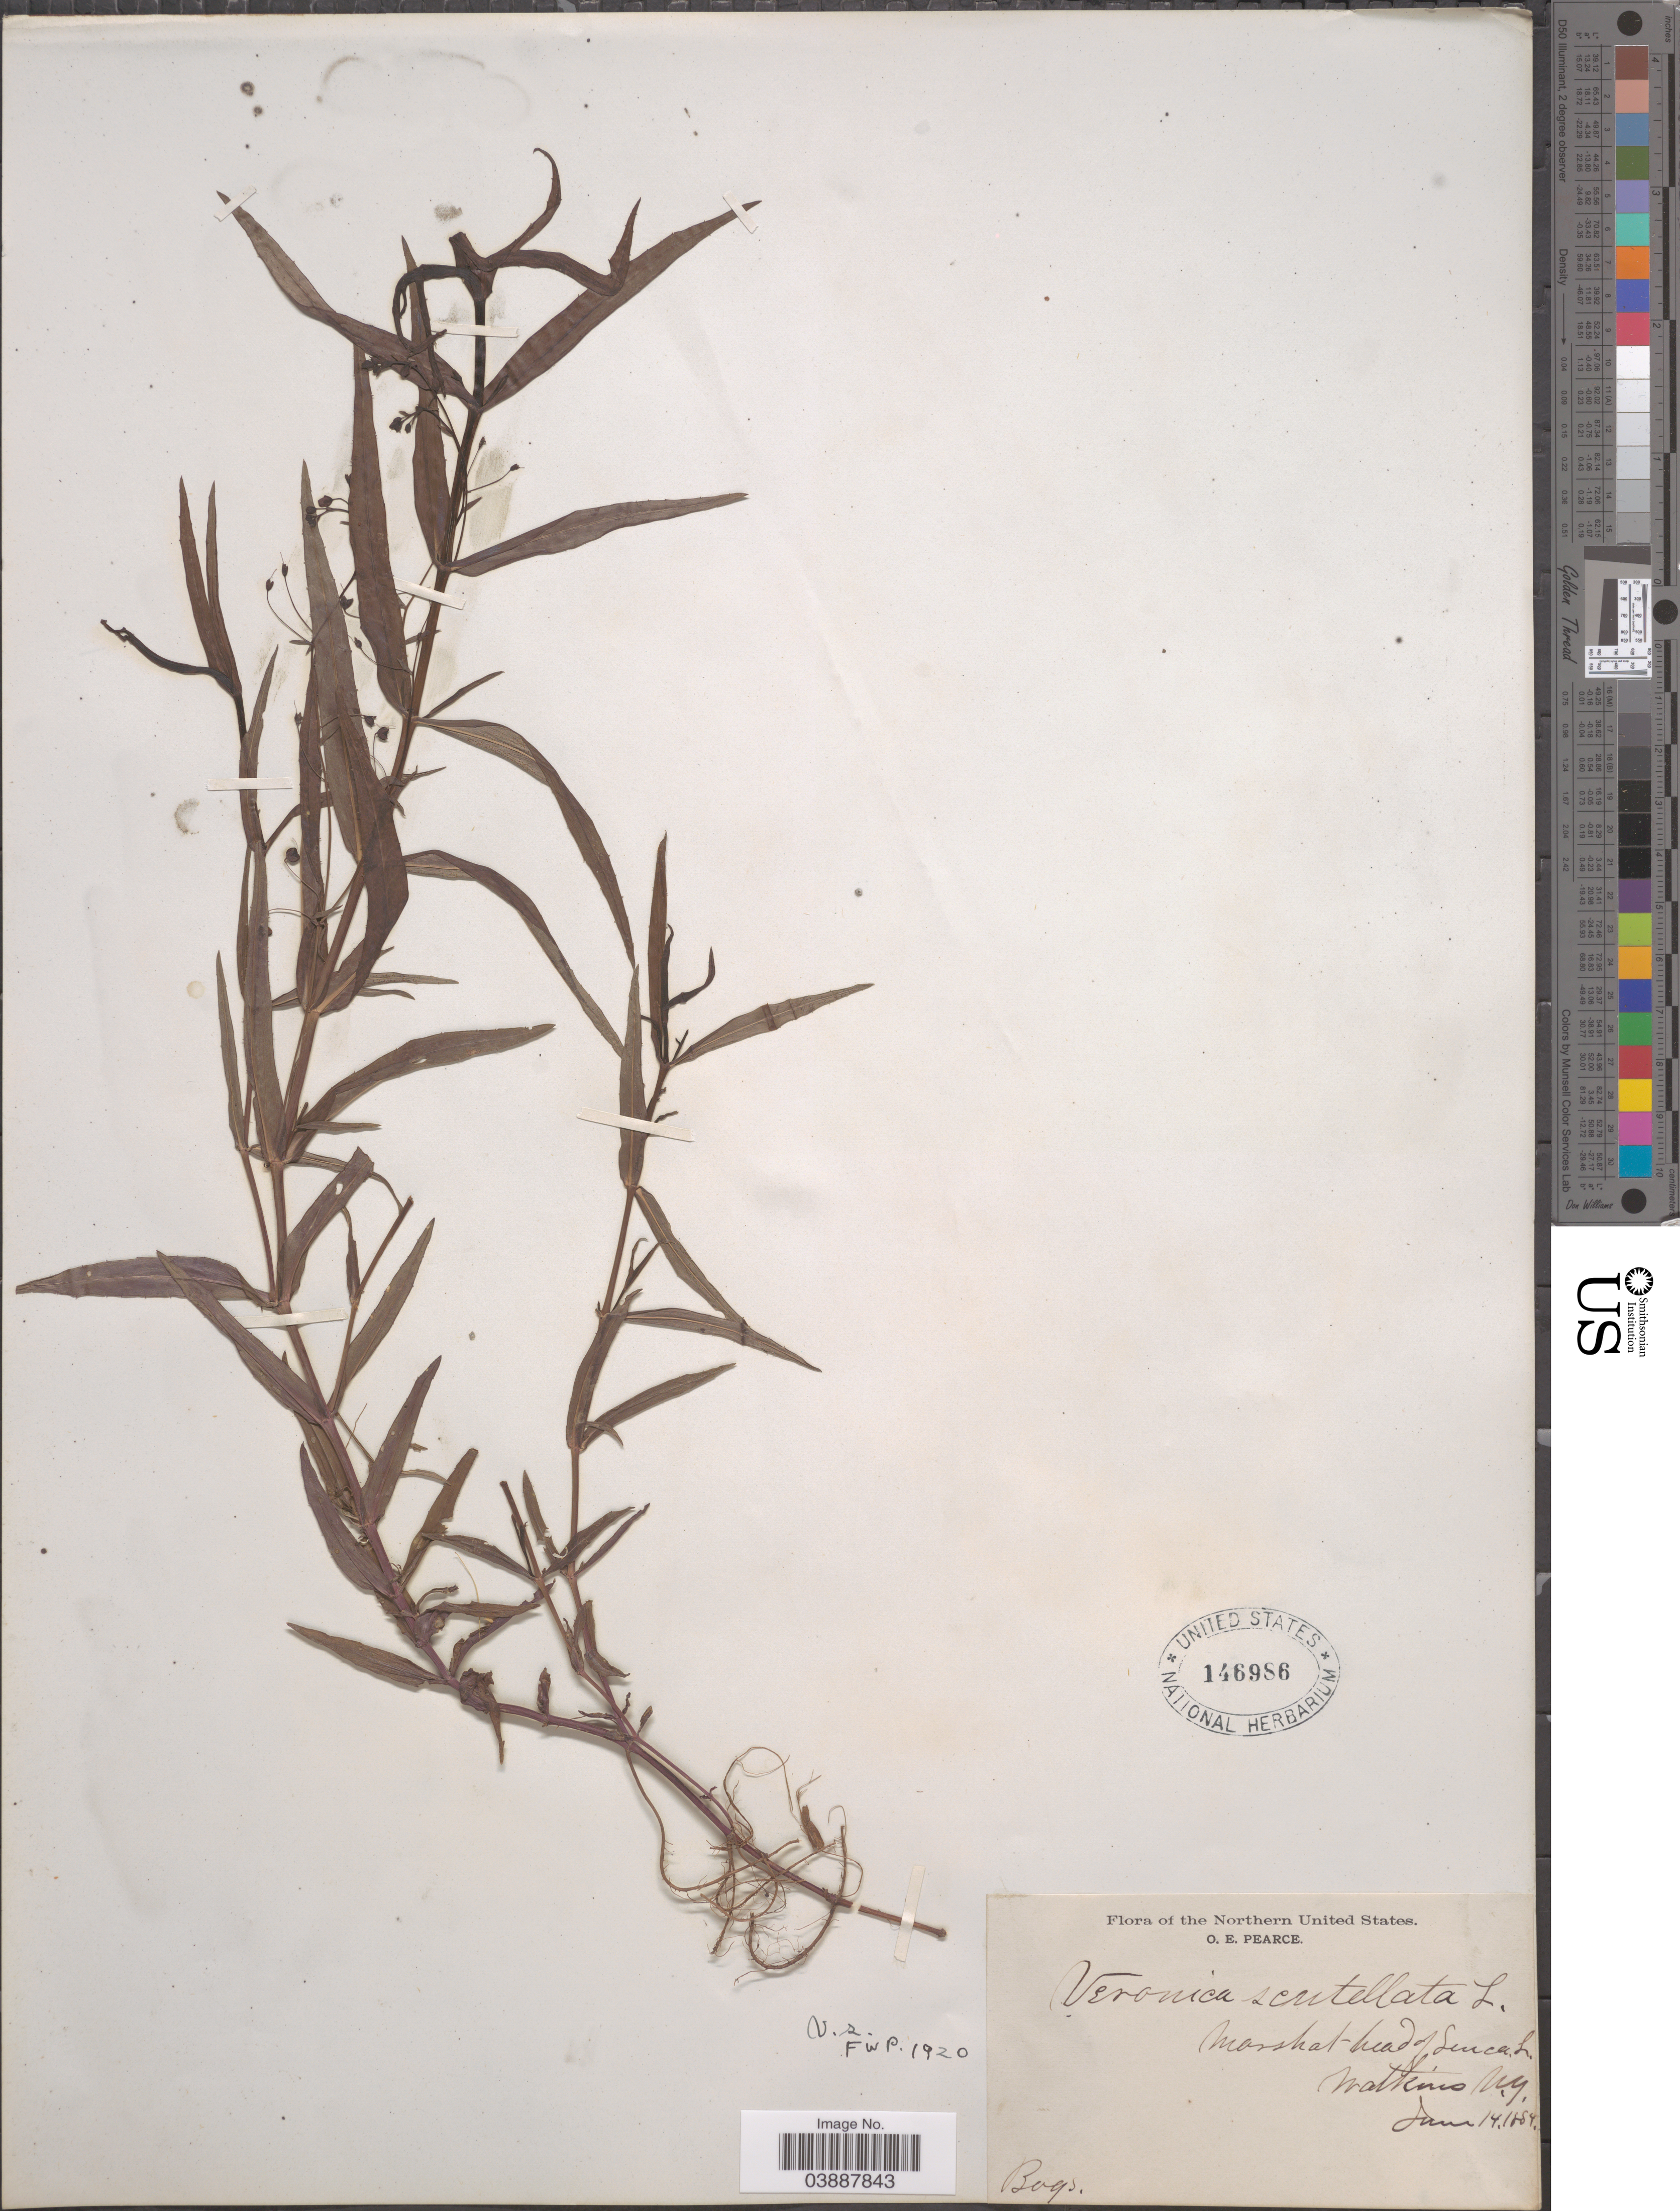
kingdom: Plantae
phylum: Tracheophyta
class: Magnoliopsida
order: Lamiales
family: Plantaginaceae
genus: Veronica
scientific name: Veronica scutellata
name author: L.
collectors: O. E. Pearce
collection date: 1884-06-14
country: United States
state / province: New York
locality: The Northern United States. Marsh at head of Seneca L. Watkins.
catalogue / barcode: US 146986